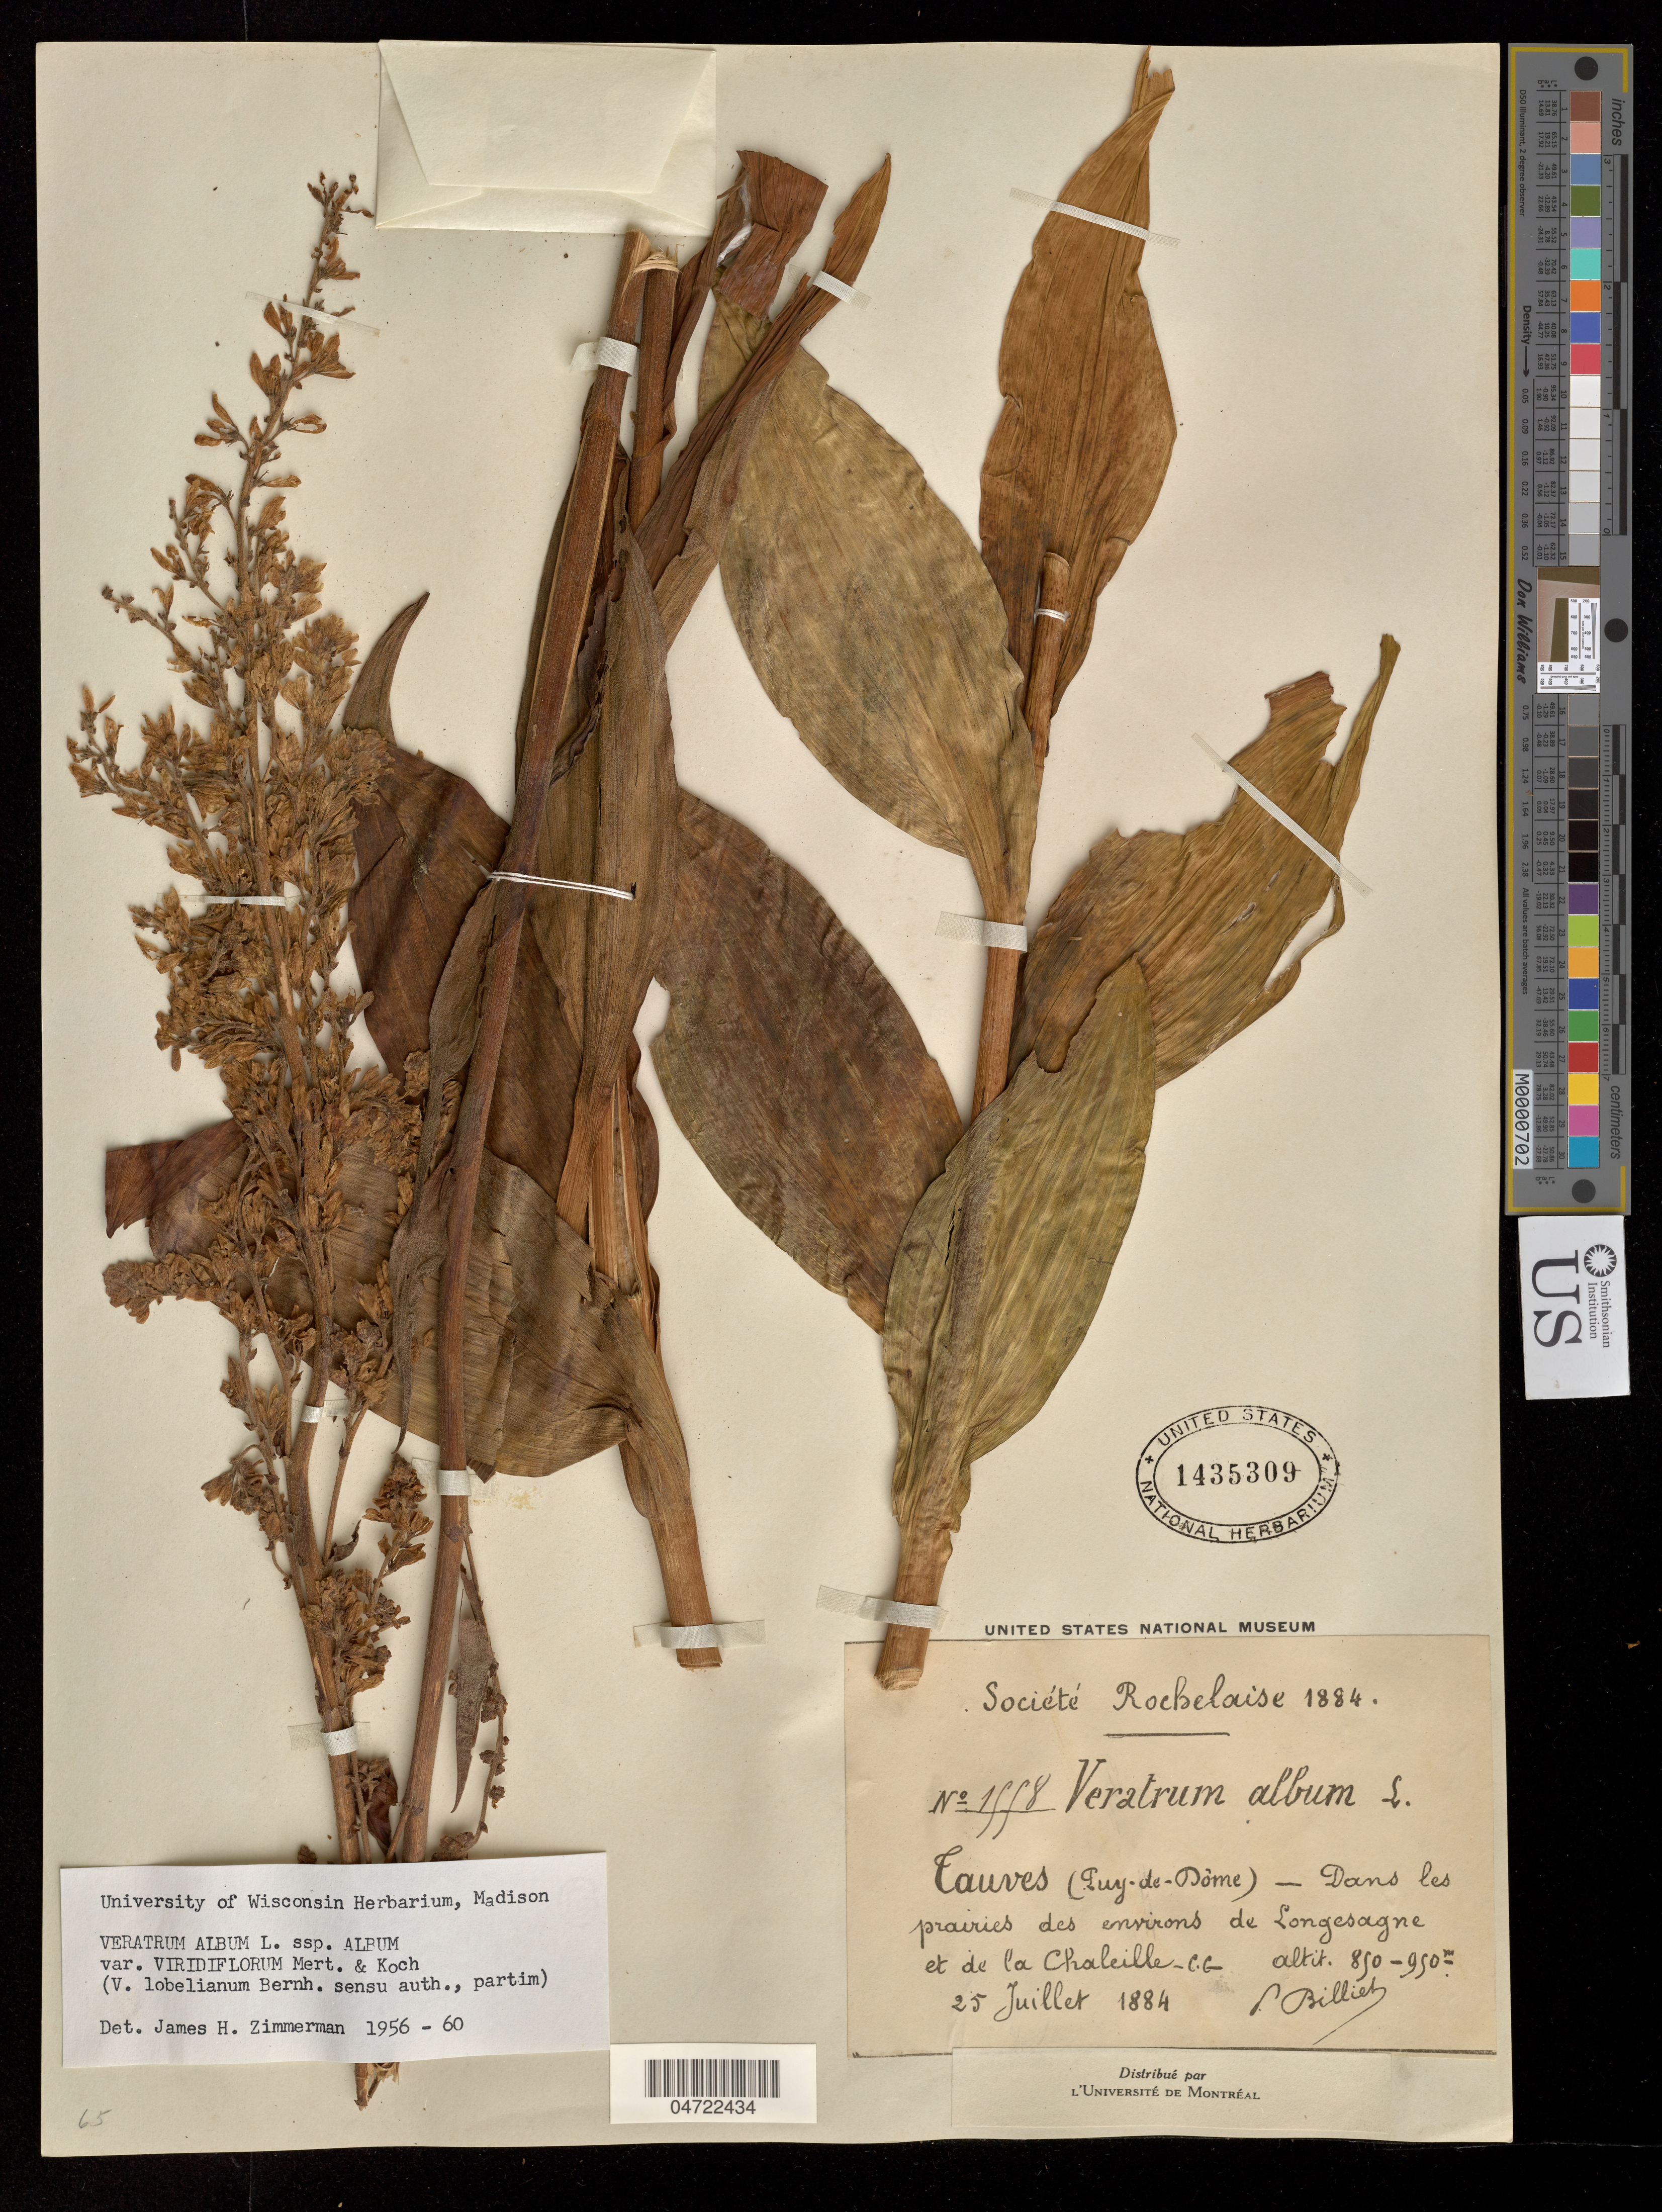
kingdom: Plantae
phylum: Tracheophyta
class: Liliopsida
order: Liliales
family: Melanthiaceae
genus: Veratrum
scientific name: Veratrum album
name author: L.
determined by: Zimmerman, James Hall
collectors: P. Billiet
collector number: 1558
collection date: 1884-07-25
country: France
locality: Cauves (Puy de Dome) - des environs de Longesagne et de la Chaleille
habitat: Dans les prairies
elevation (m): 850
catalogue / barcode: US 1435309